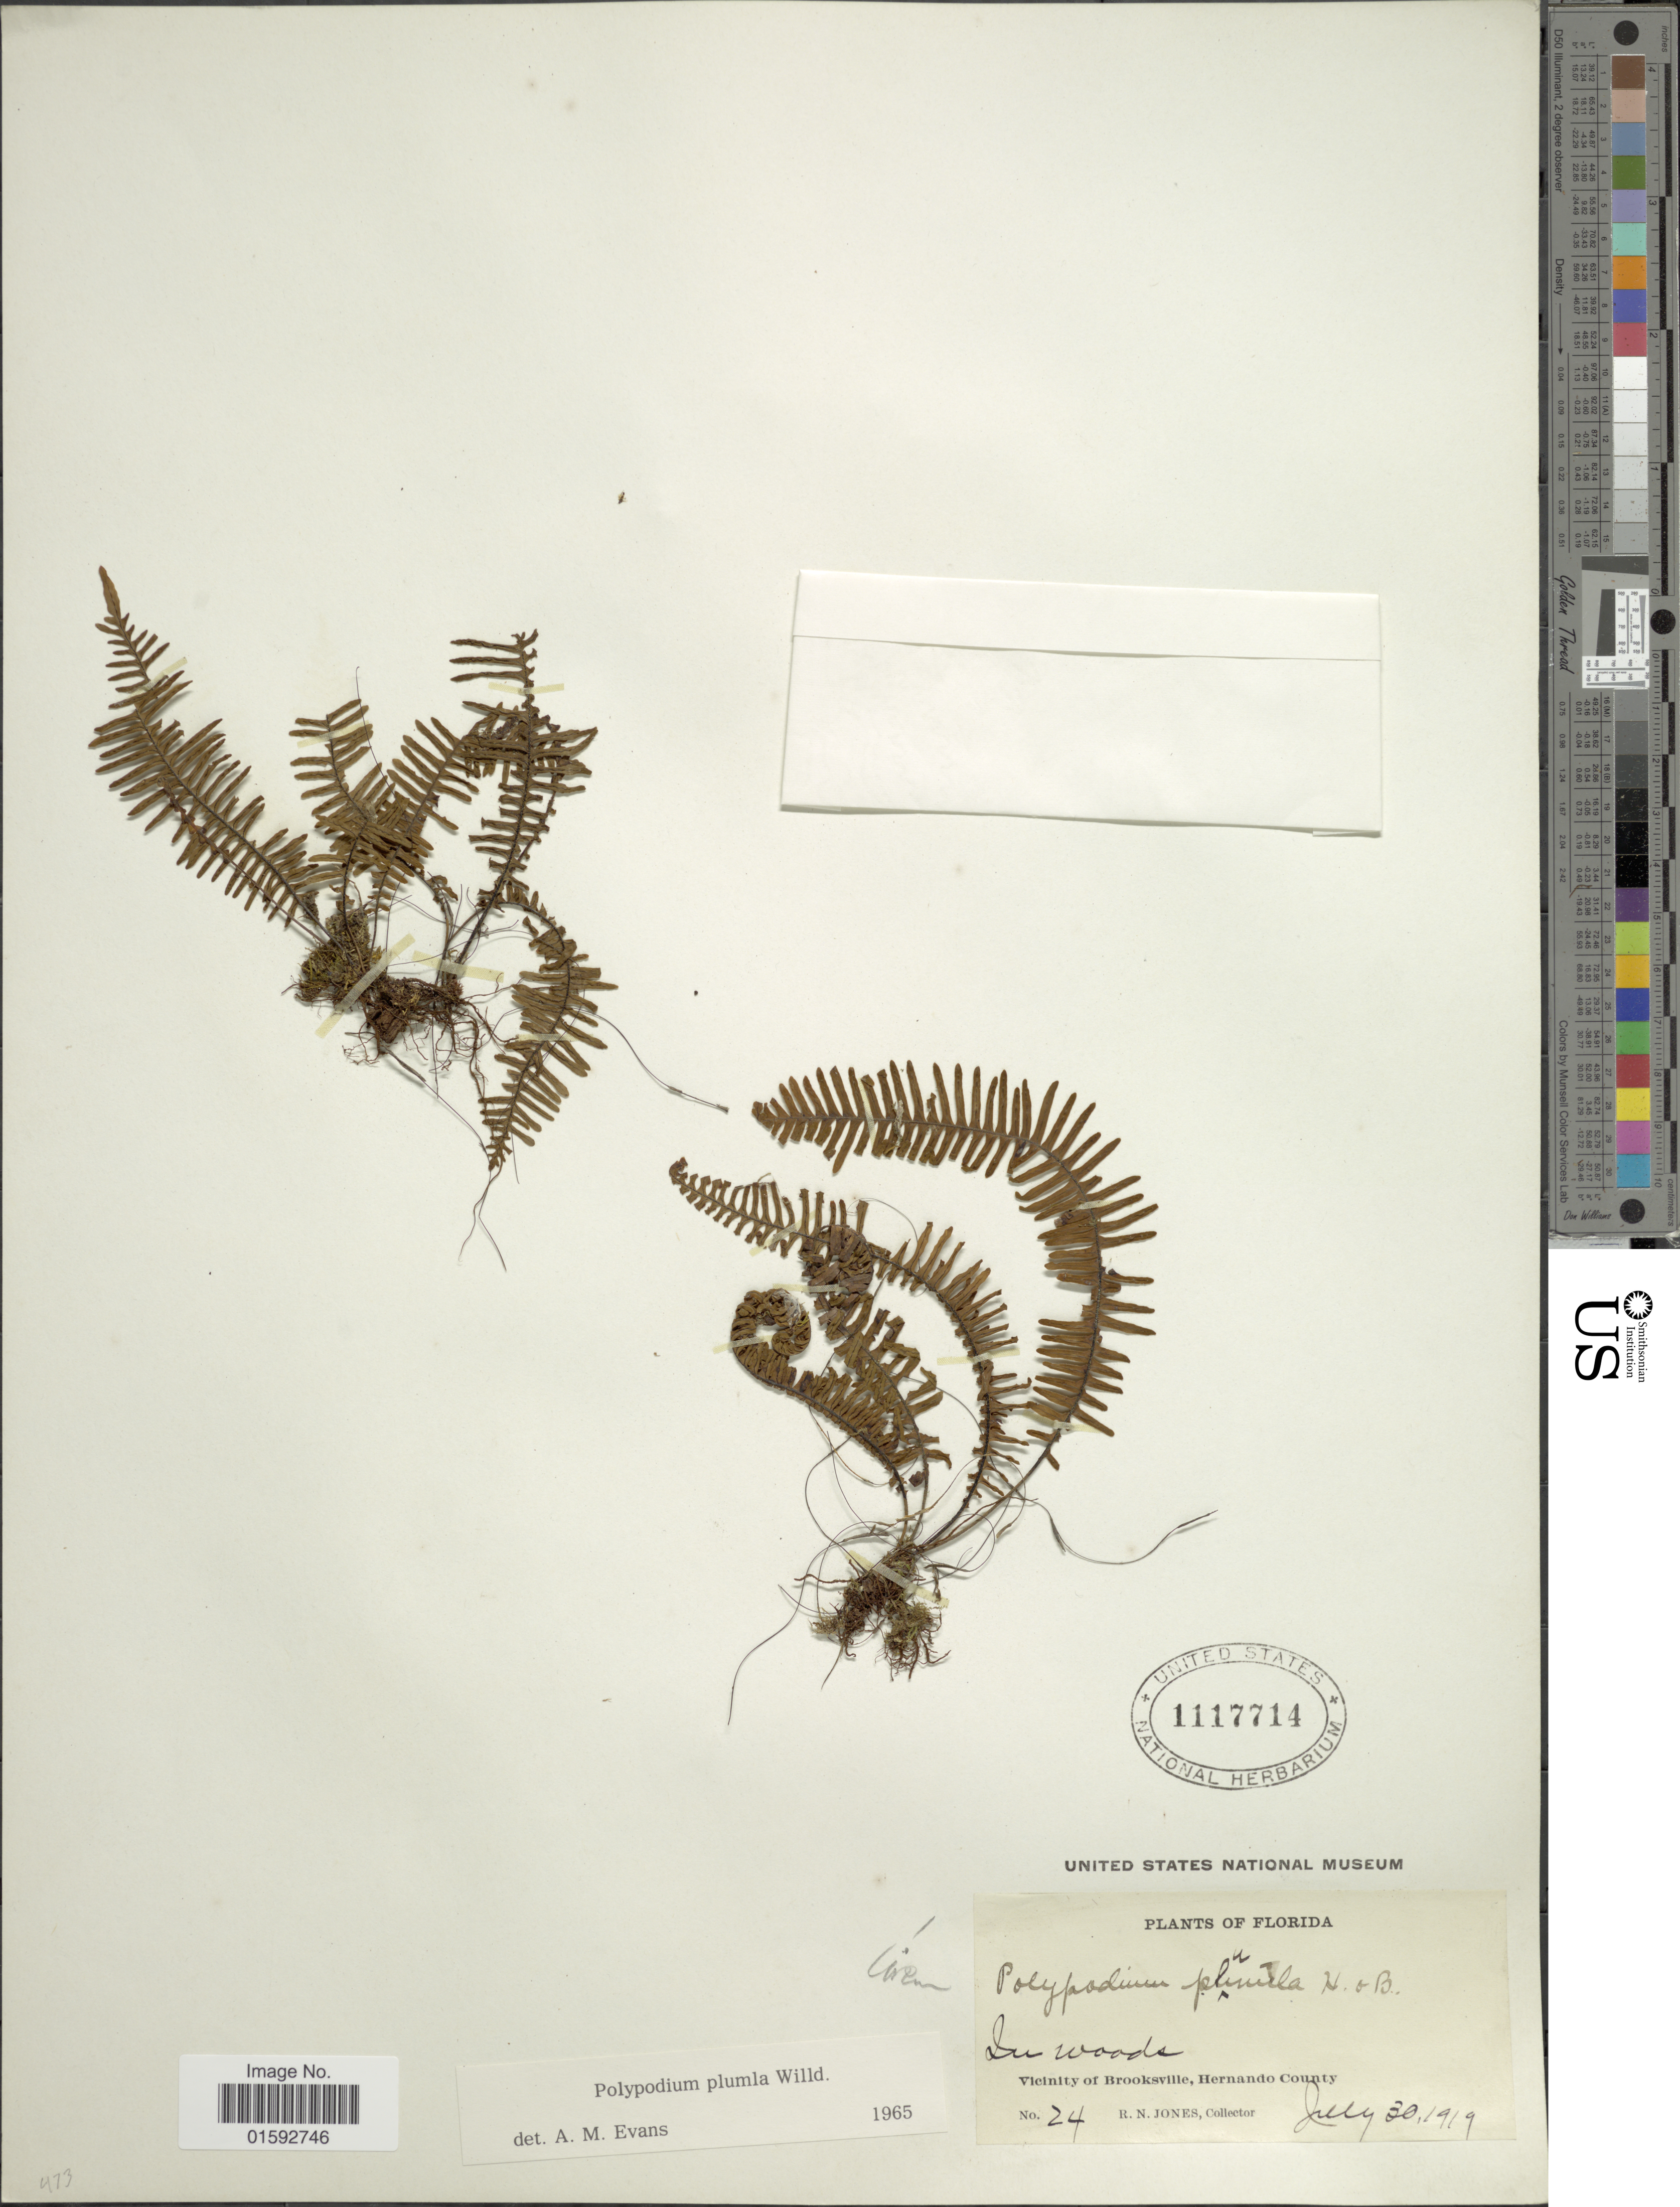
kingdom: Plantae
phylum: Tracheophyta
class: Polypodiopsida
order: Polypodiales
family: Polypodiaceae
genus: Pecluma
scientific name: Pecluma plumula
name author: (Humb. & Bonpl. ex Willd.) M.G. Price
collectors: R. N. Jones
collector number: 24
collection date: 1919-07-30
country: United States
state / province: Florida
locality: Vicinity of Brooksville, Hernando County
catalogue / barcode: US 1117714